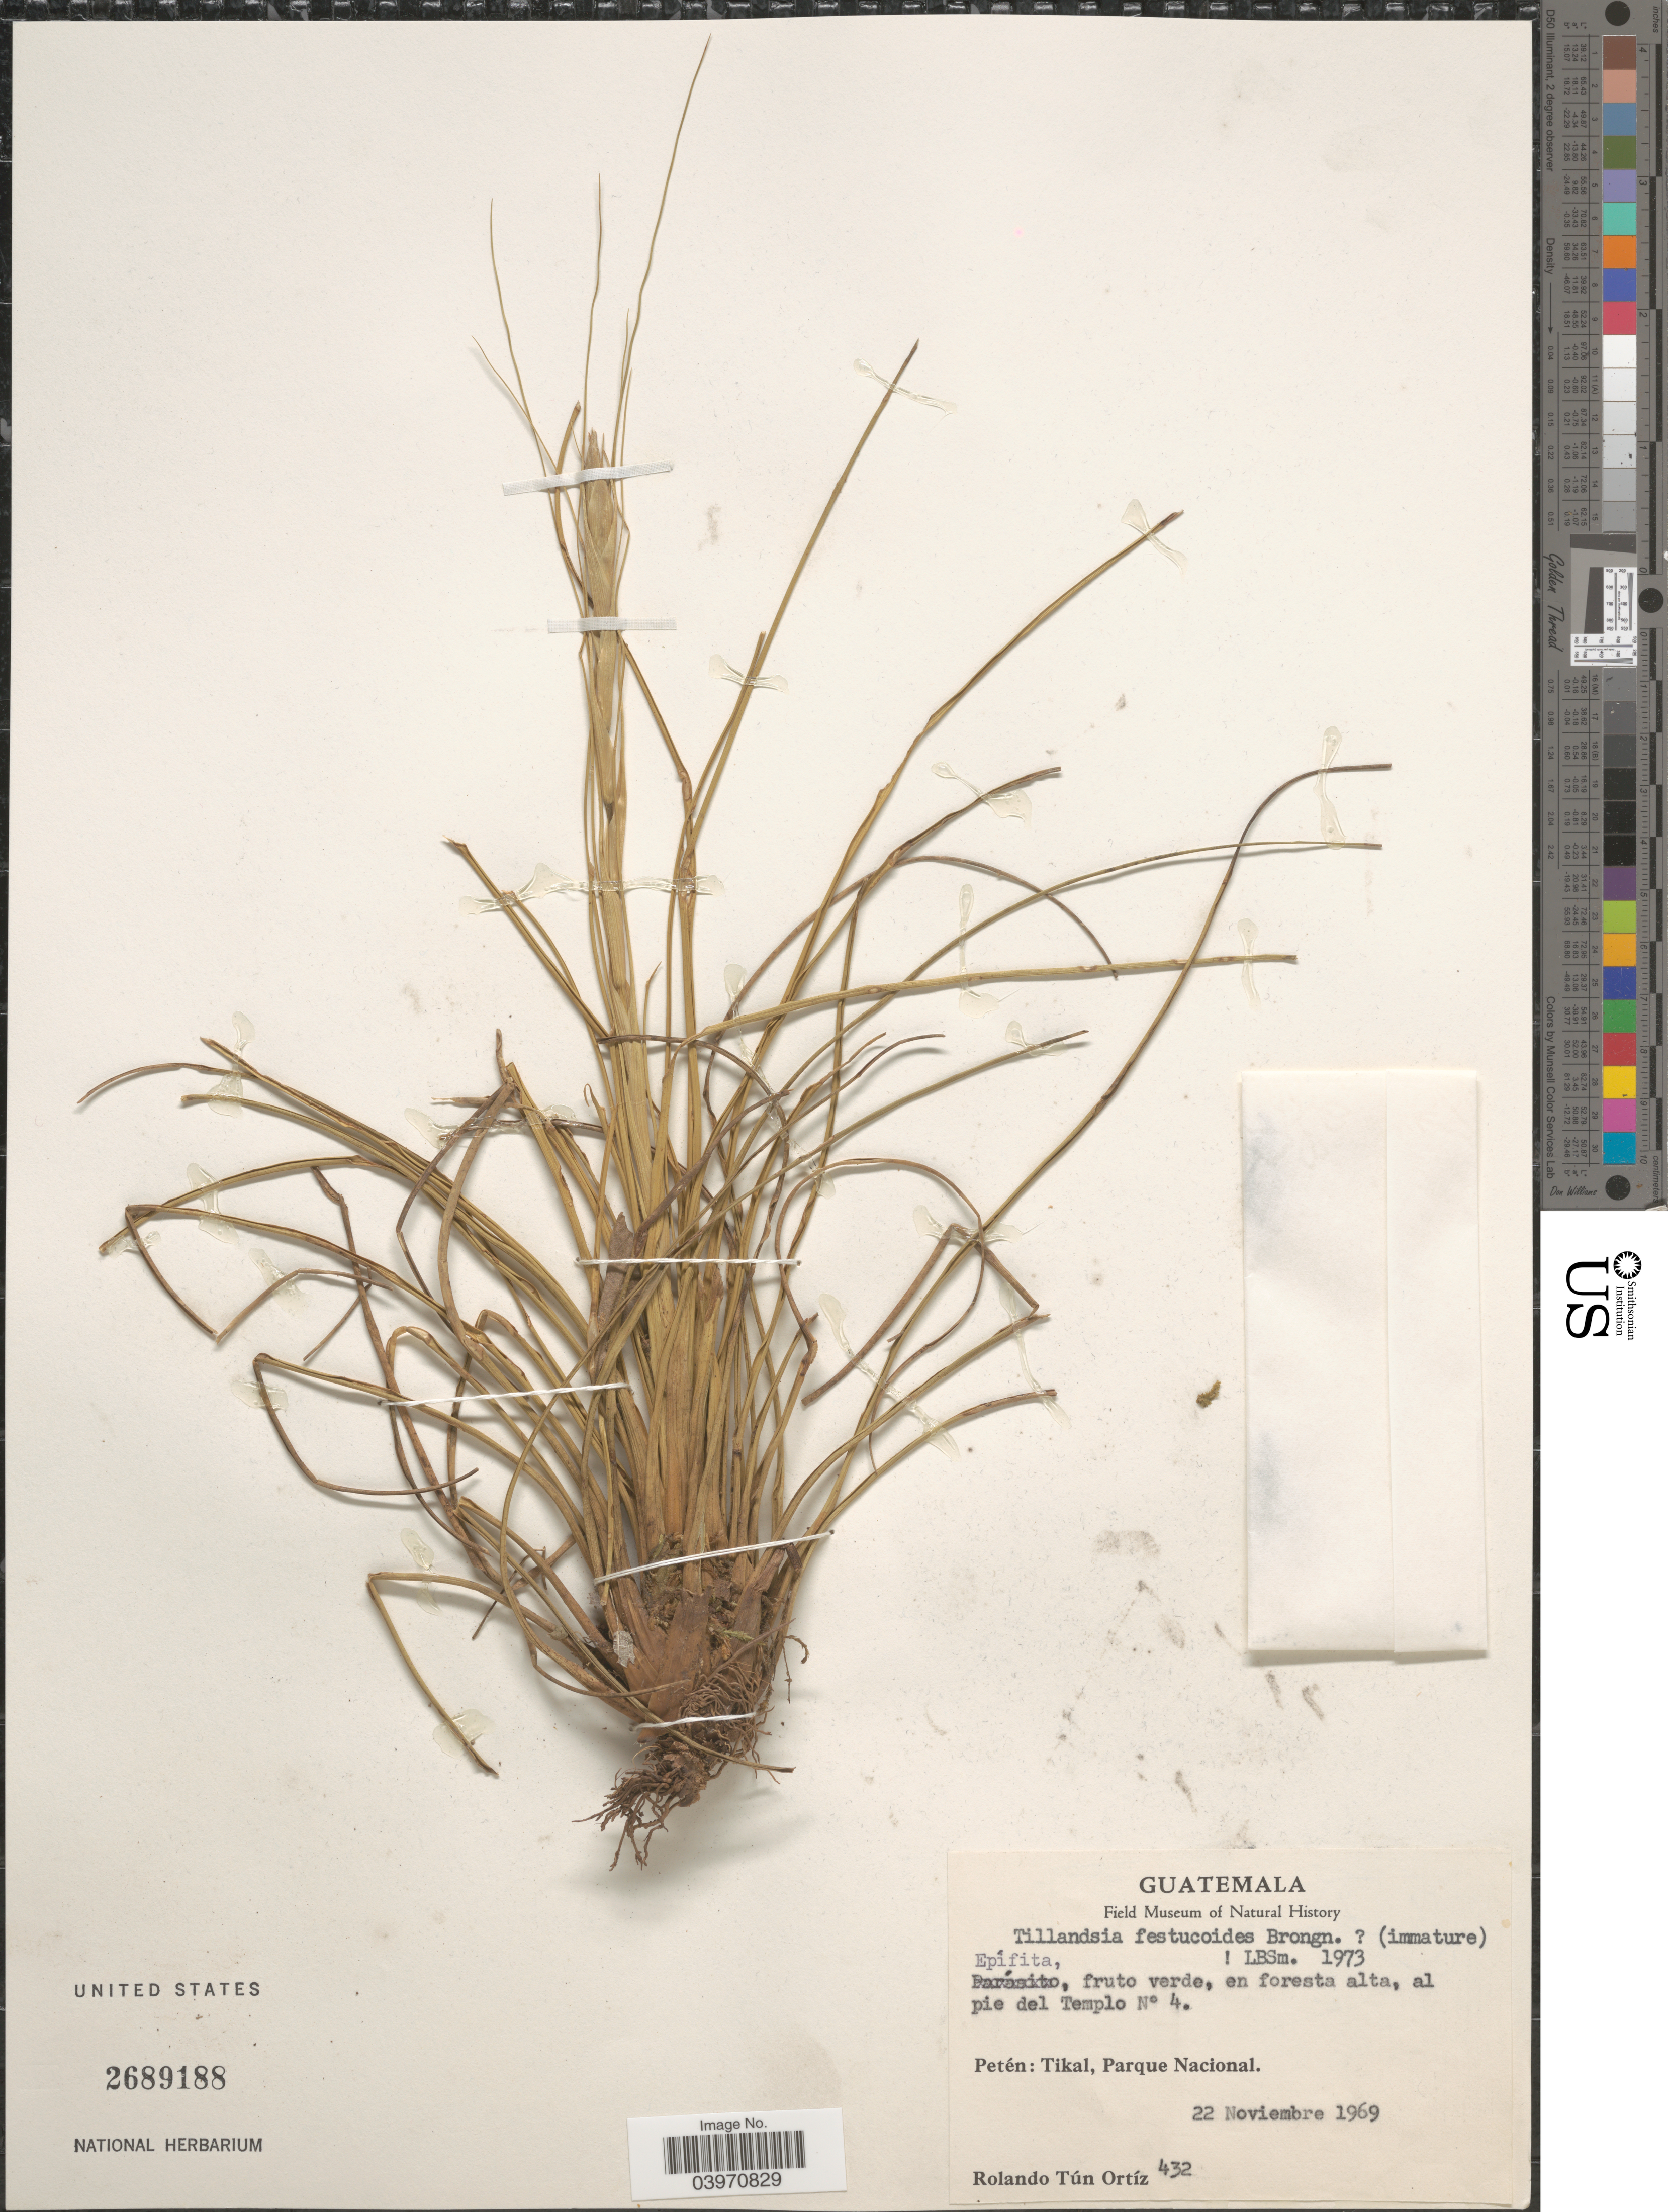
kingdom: Plantae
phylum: Tracheophyta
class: Liliopsida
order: Poales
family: Bromeliaceae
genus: Tillandsia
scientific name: Tillandsia festucoides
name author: Brongn. ex Mez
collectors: R. T. Ortíz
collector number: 432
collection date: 1969-11-22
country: Guatemala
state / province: El Peten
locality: Al pie del Templo N° 4. Tikal, Parque Nacional.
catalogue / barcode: US 2689188